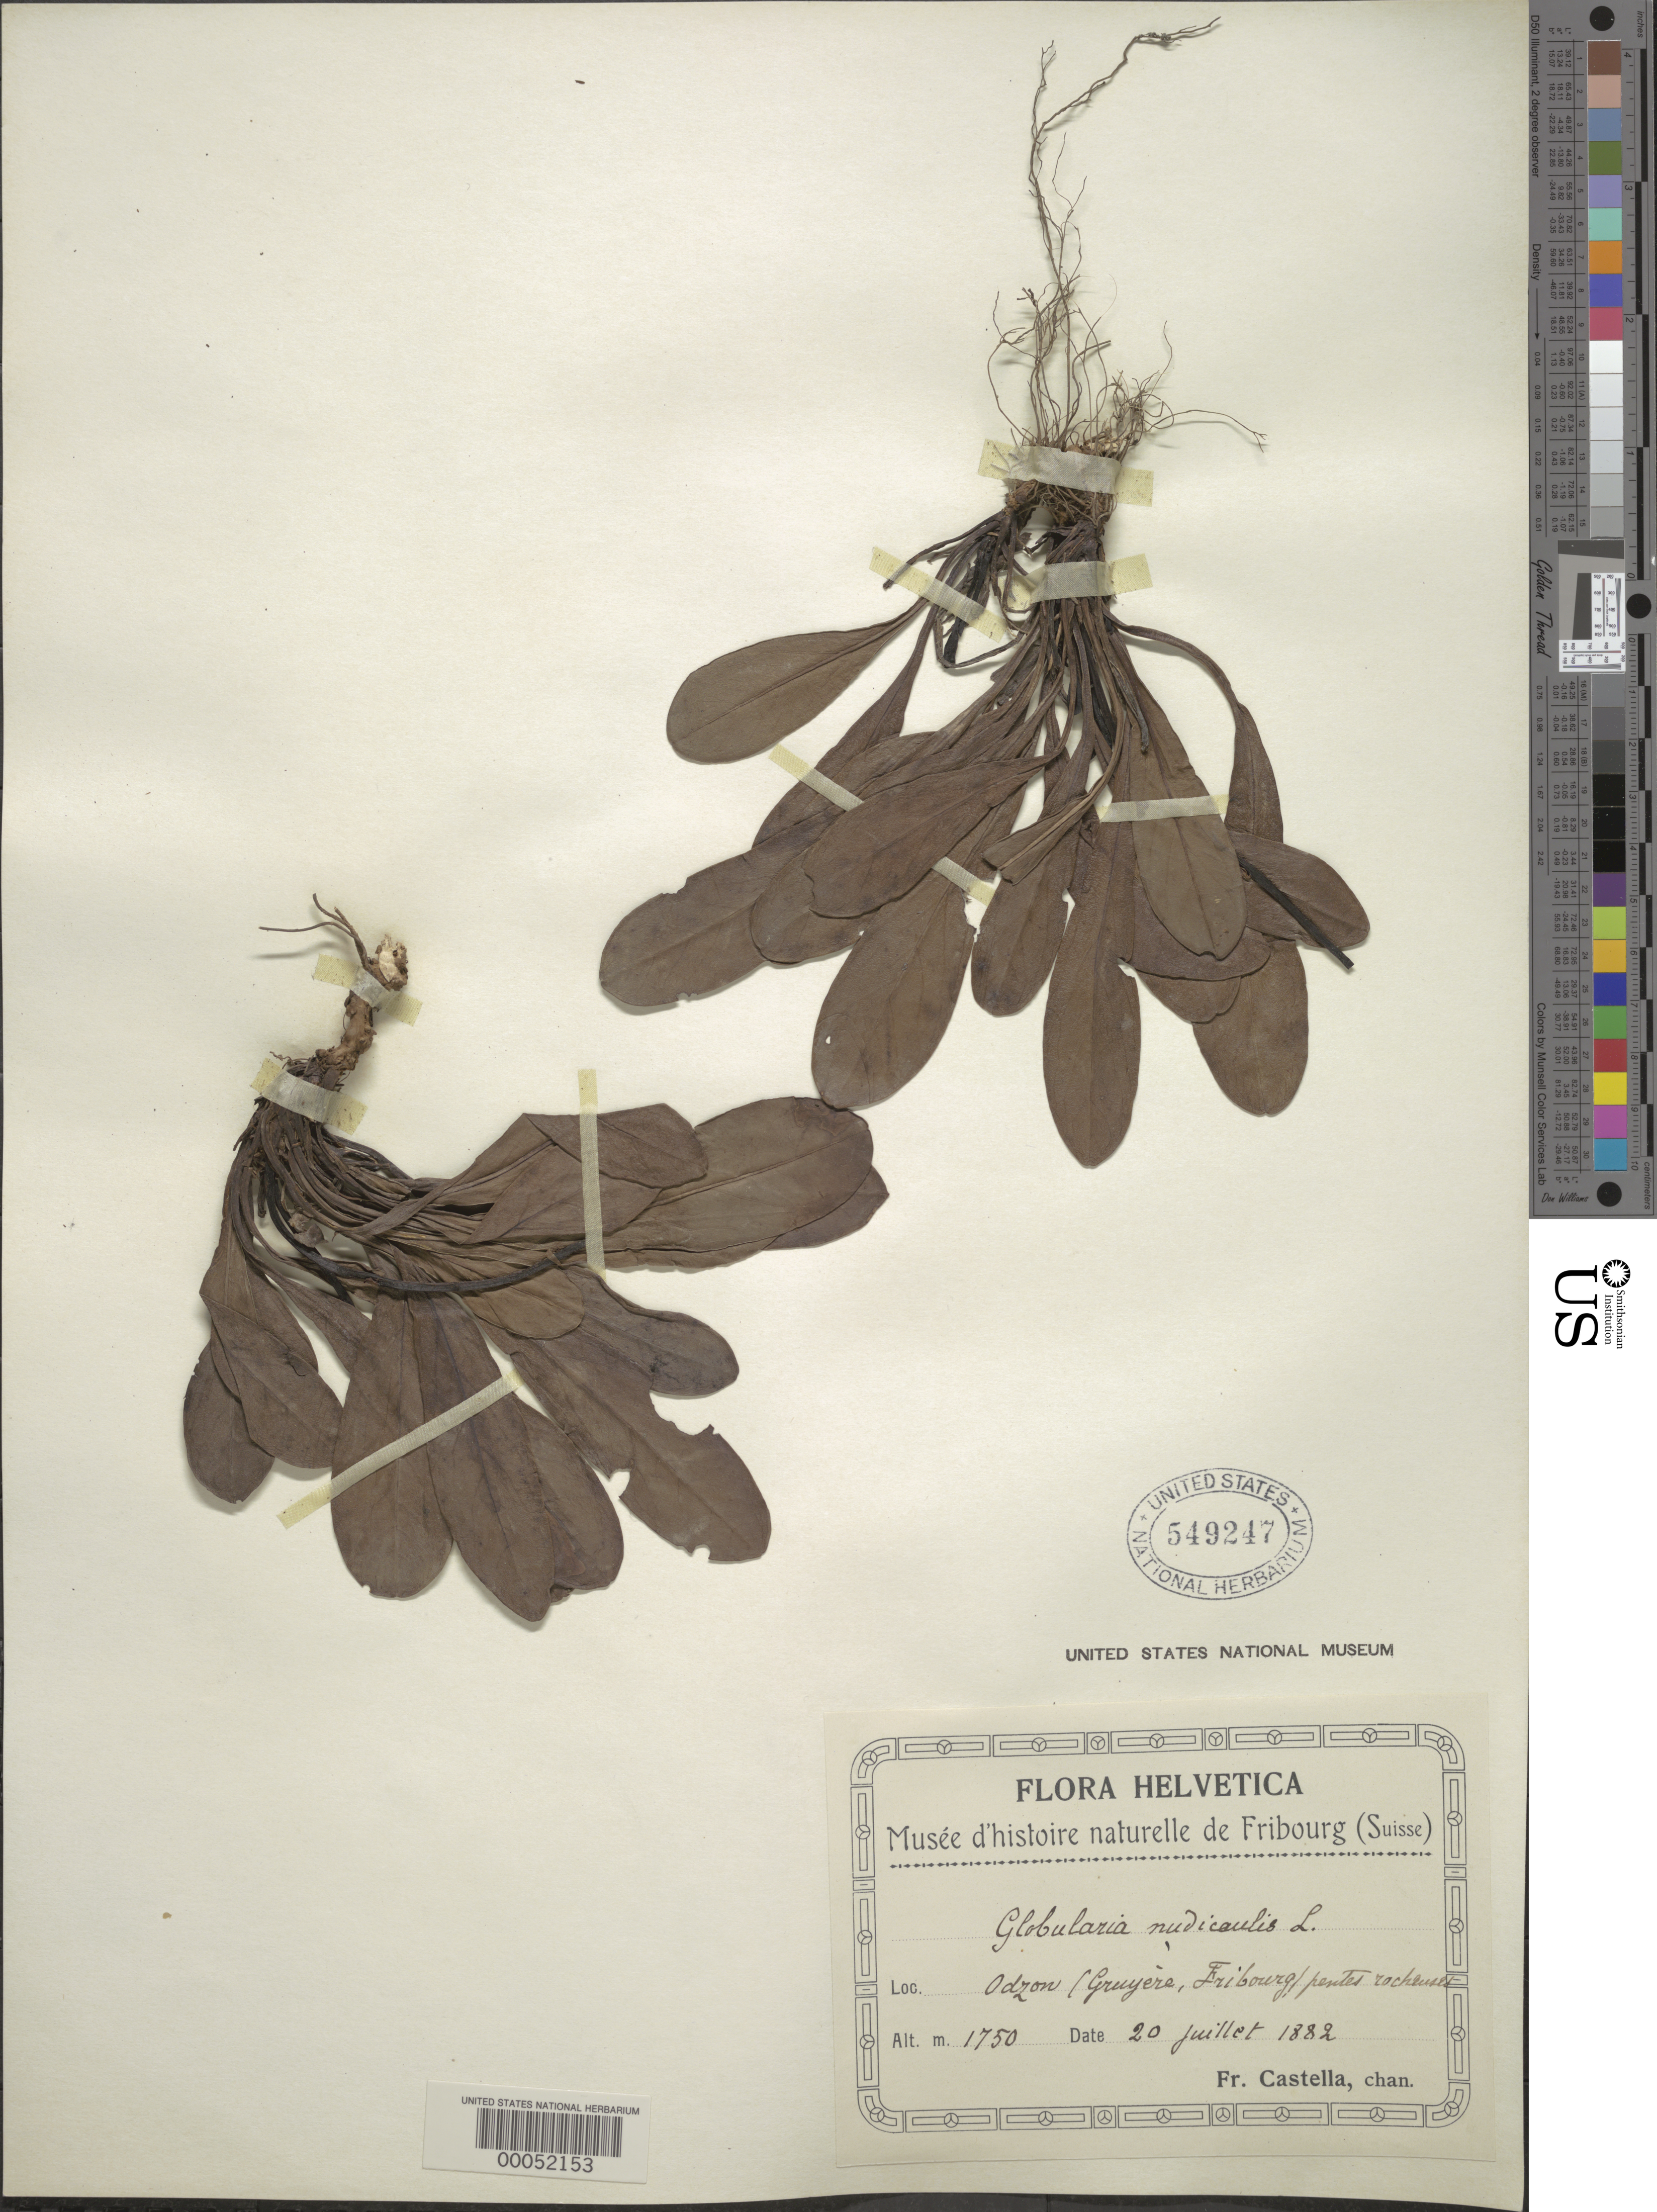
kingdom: Plantae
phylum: Tracheophyta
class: Magnoliopsida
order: Lamiales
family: Plantaginaceae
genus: Globularia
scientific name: Globularia nudicaulis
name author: L.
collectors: Fr. Castella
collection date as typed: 20 Jun 1882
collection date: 1882-06-20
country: Switzerland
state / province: Fribourg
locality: Fribourg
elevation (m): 1750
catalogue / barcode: US 549247